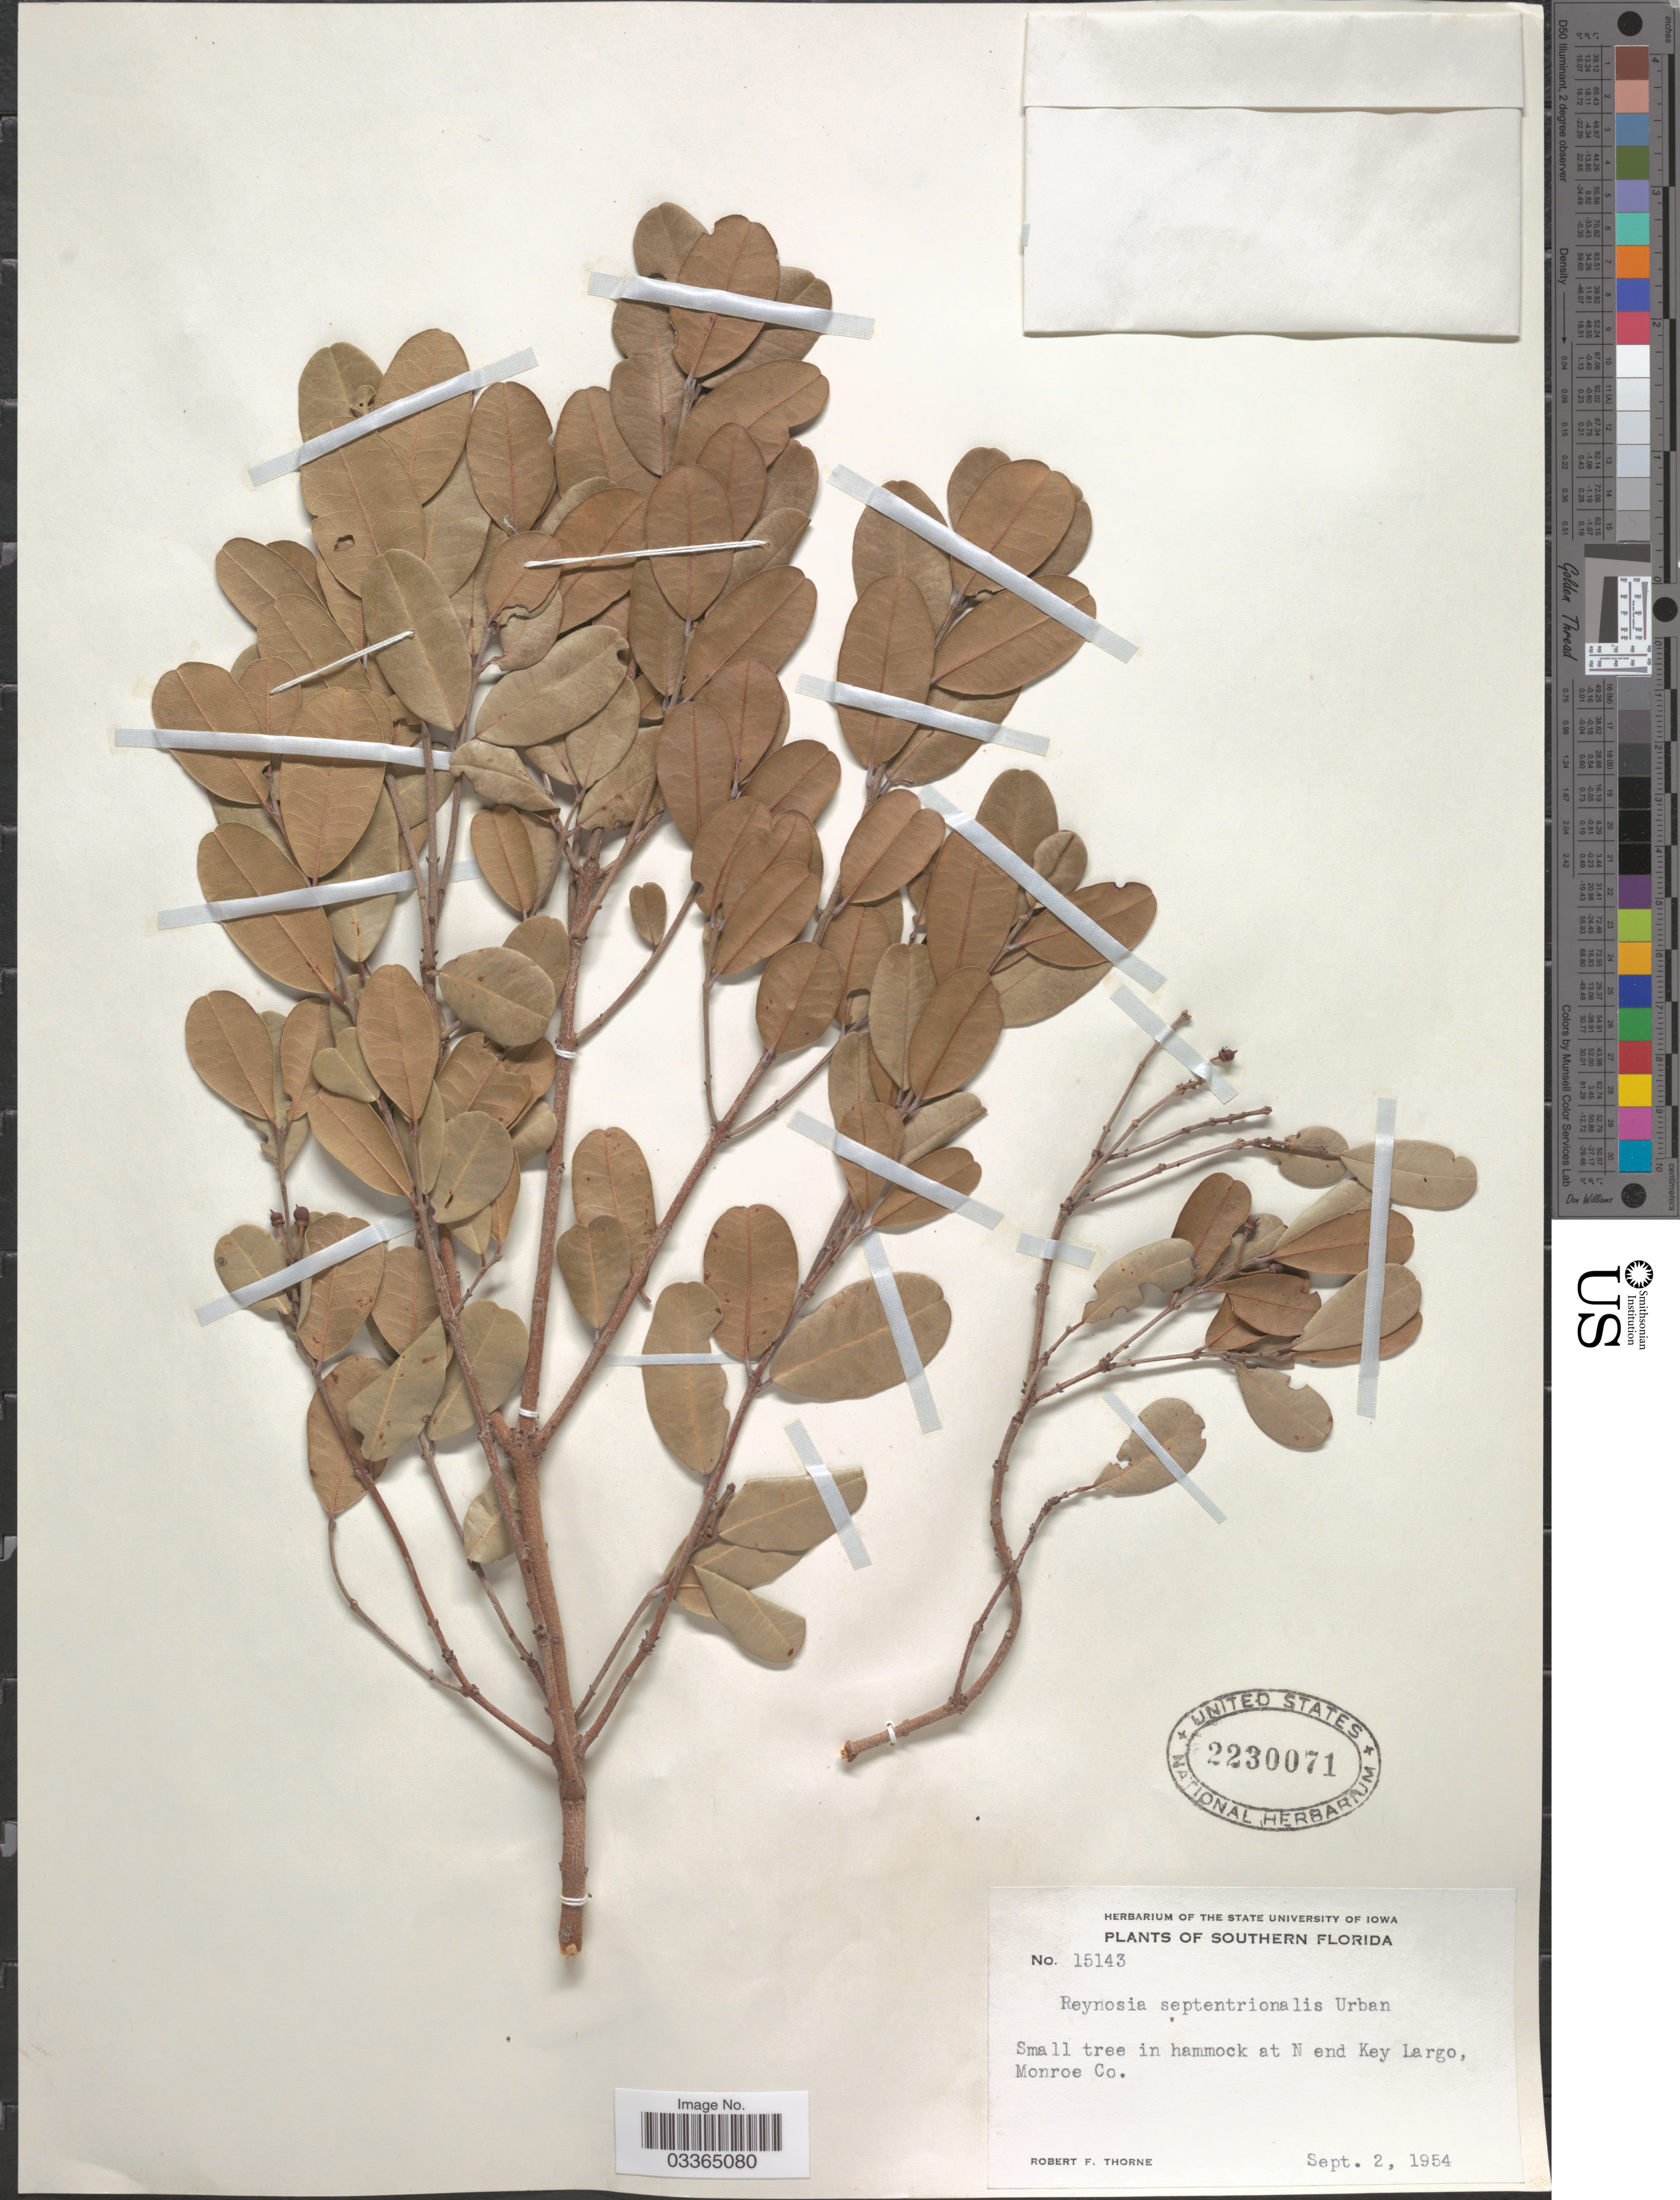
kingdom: Plantae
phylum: Tracheophyta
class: Magnoliopsida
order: Rosales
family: Rhamnaceae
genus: Reynosia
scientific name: Reynosia septentrionalis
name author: Urb.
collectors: R. F. Thorne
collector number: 15143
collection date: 1954-09-02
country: United States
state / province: Florida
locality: Southern Florida, Small tree in hammock at N end Key Largo, Monroe Co.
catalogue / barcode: US 2230071